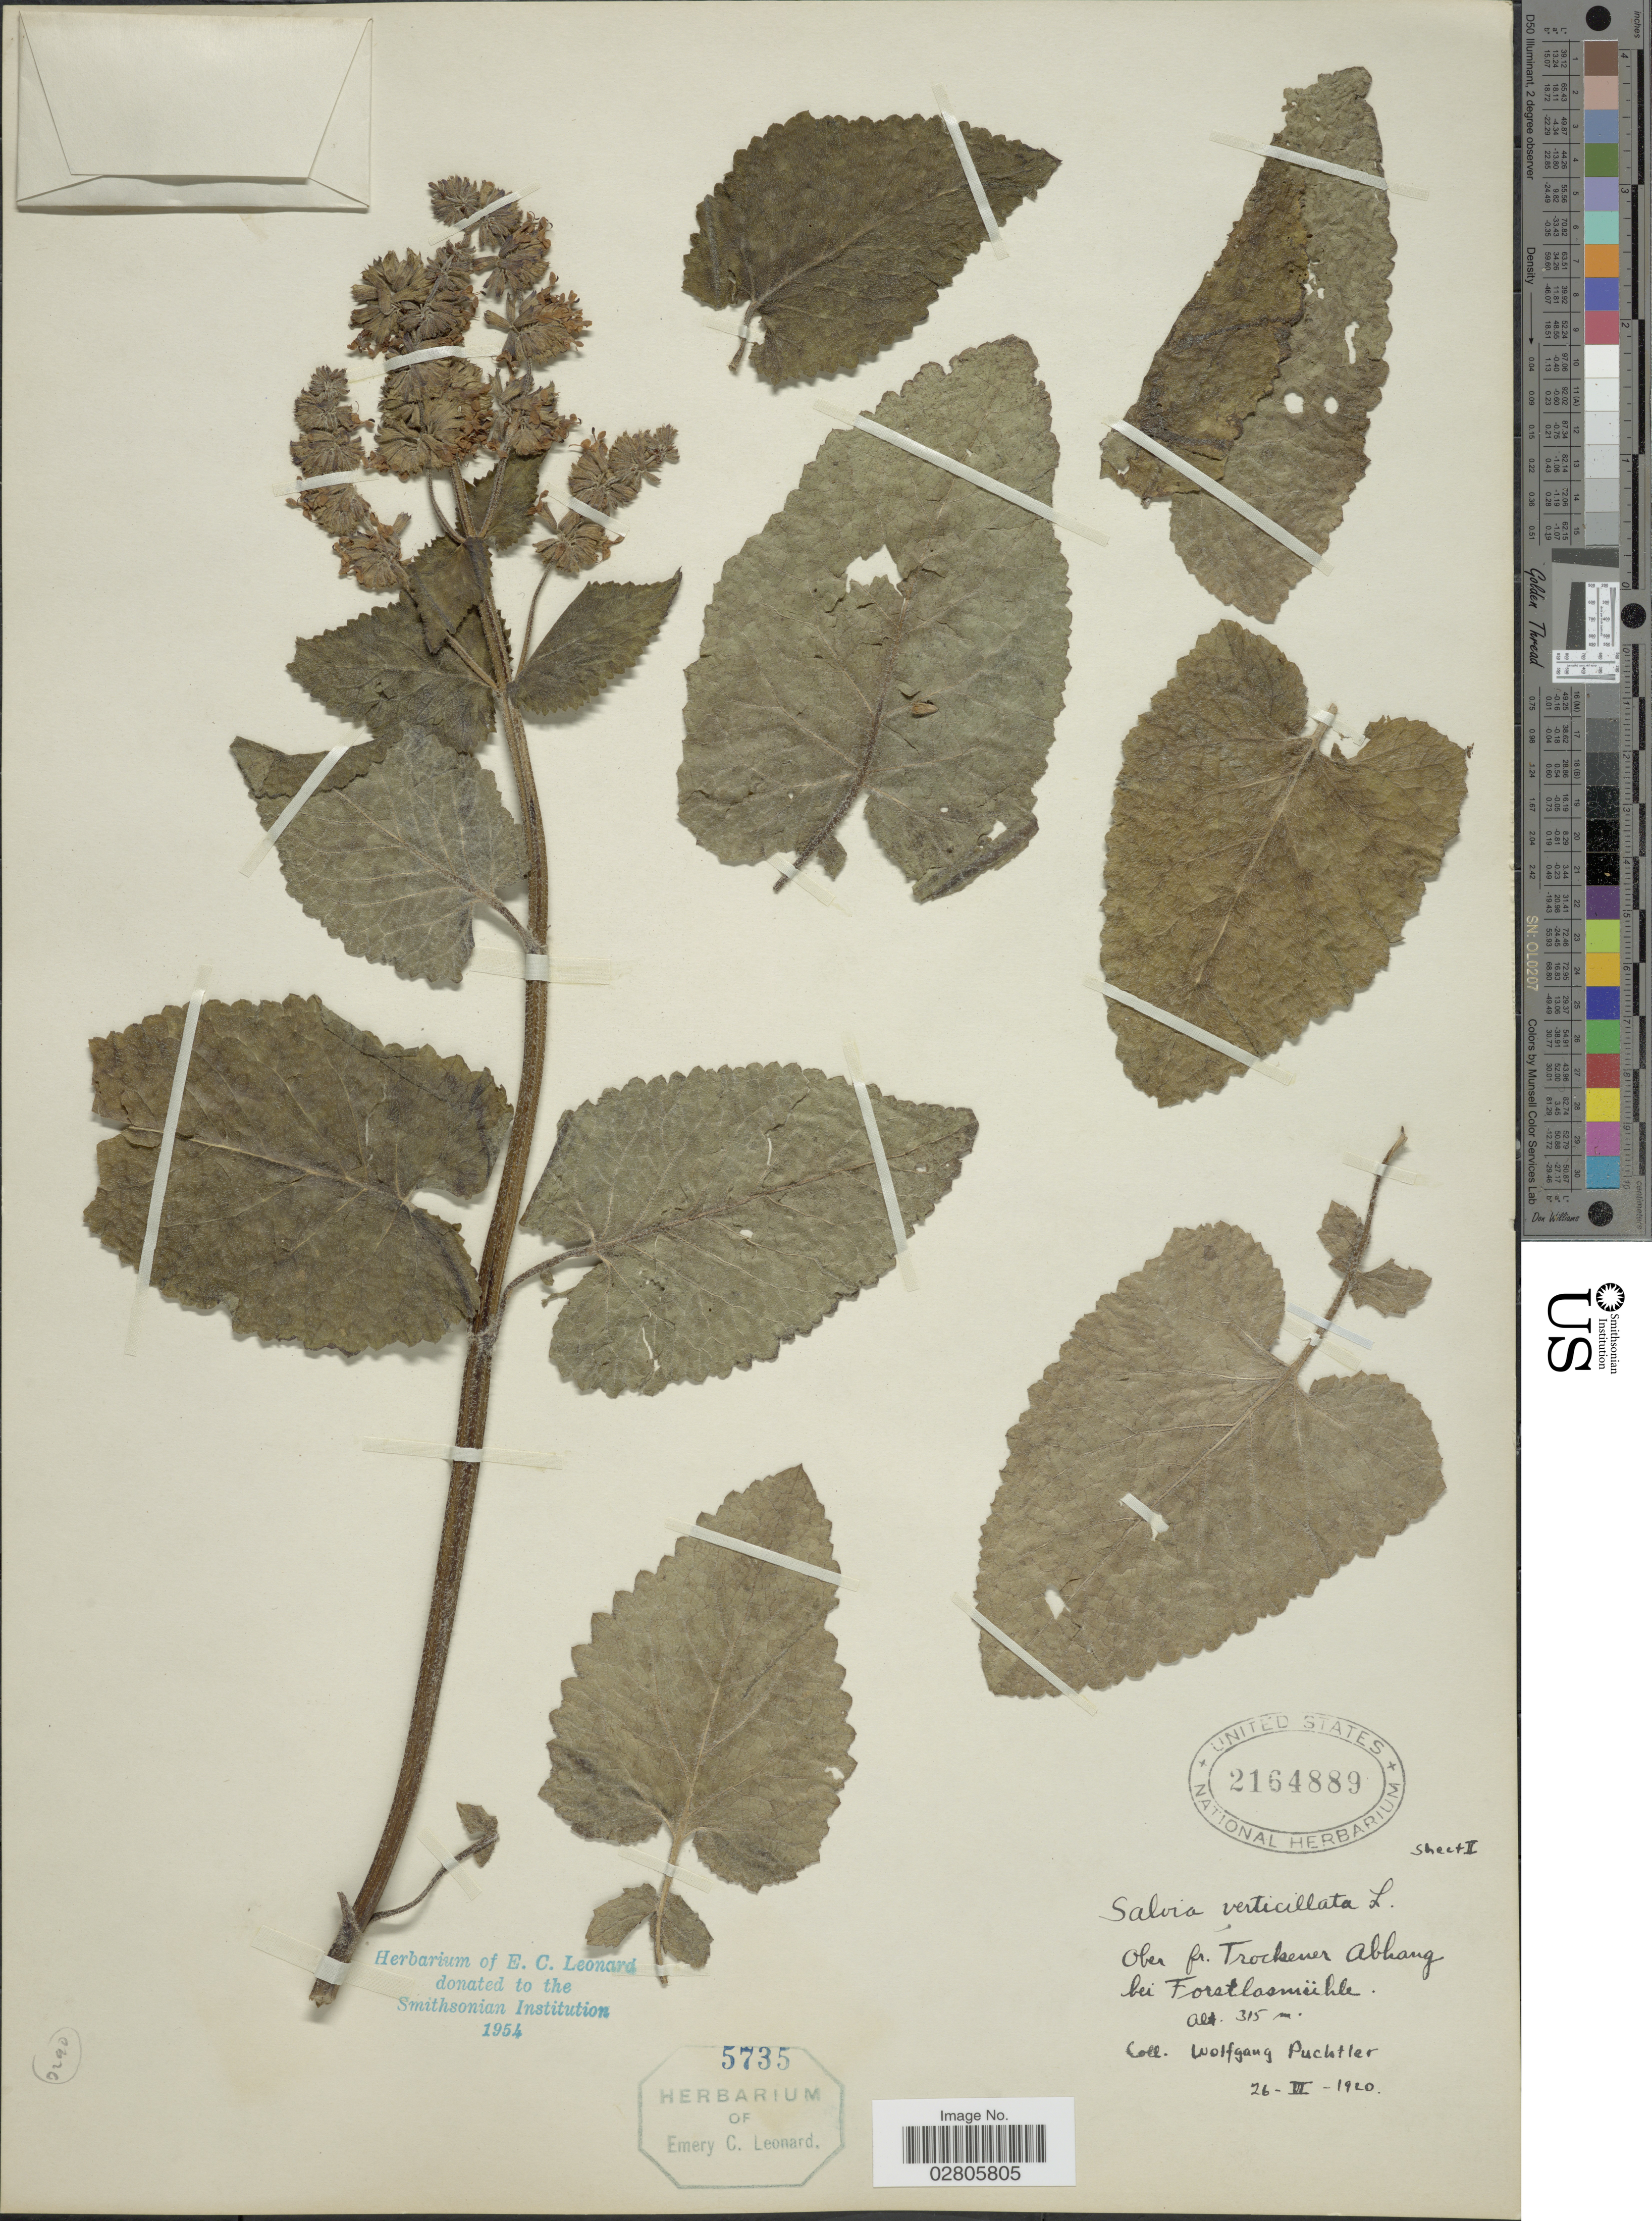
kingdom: Plantae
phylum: Tracheophyta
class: Magnoliopsida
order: Lamiales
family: Lamiaceae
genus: Salvia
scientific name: Salvia verticillata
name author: L.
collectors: W. Puchtler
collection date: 1920-06-26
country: Germany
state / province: Bayern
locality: Ober fr. Trockener Abhang bei Forstlosmühle.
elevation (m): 315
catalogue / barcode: US 2164889